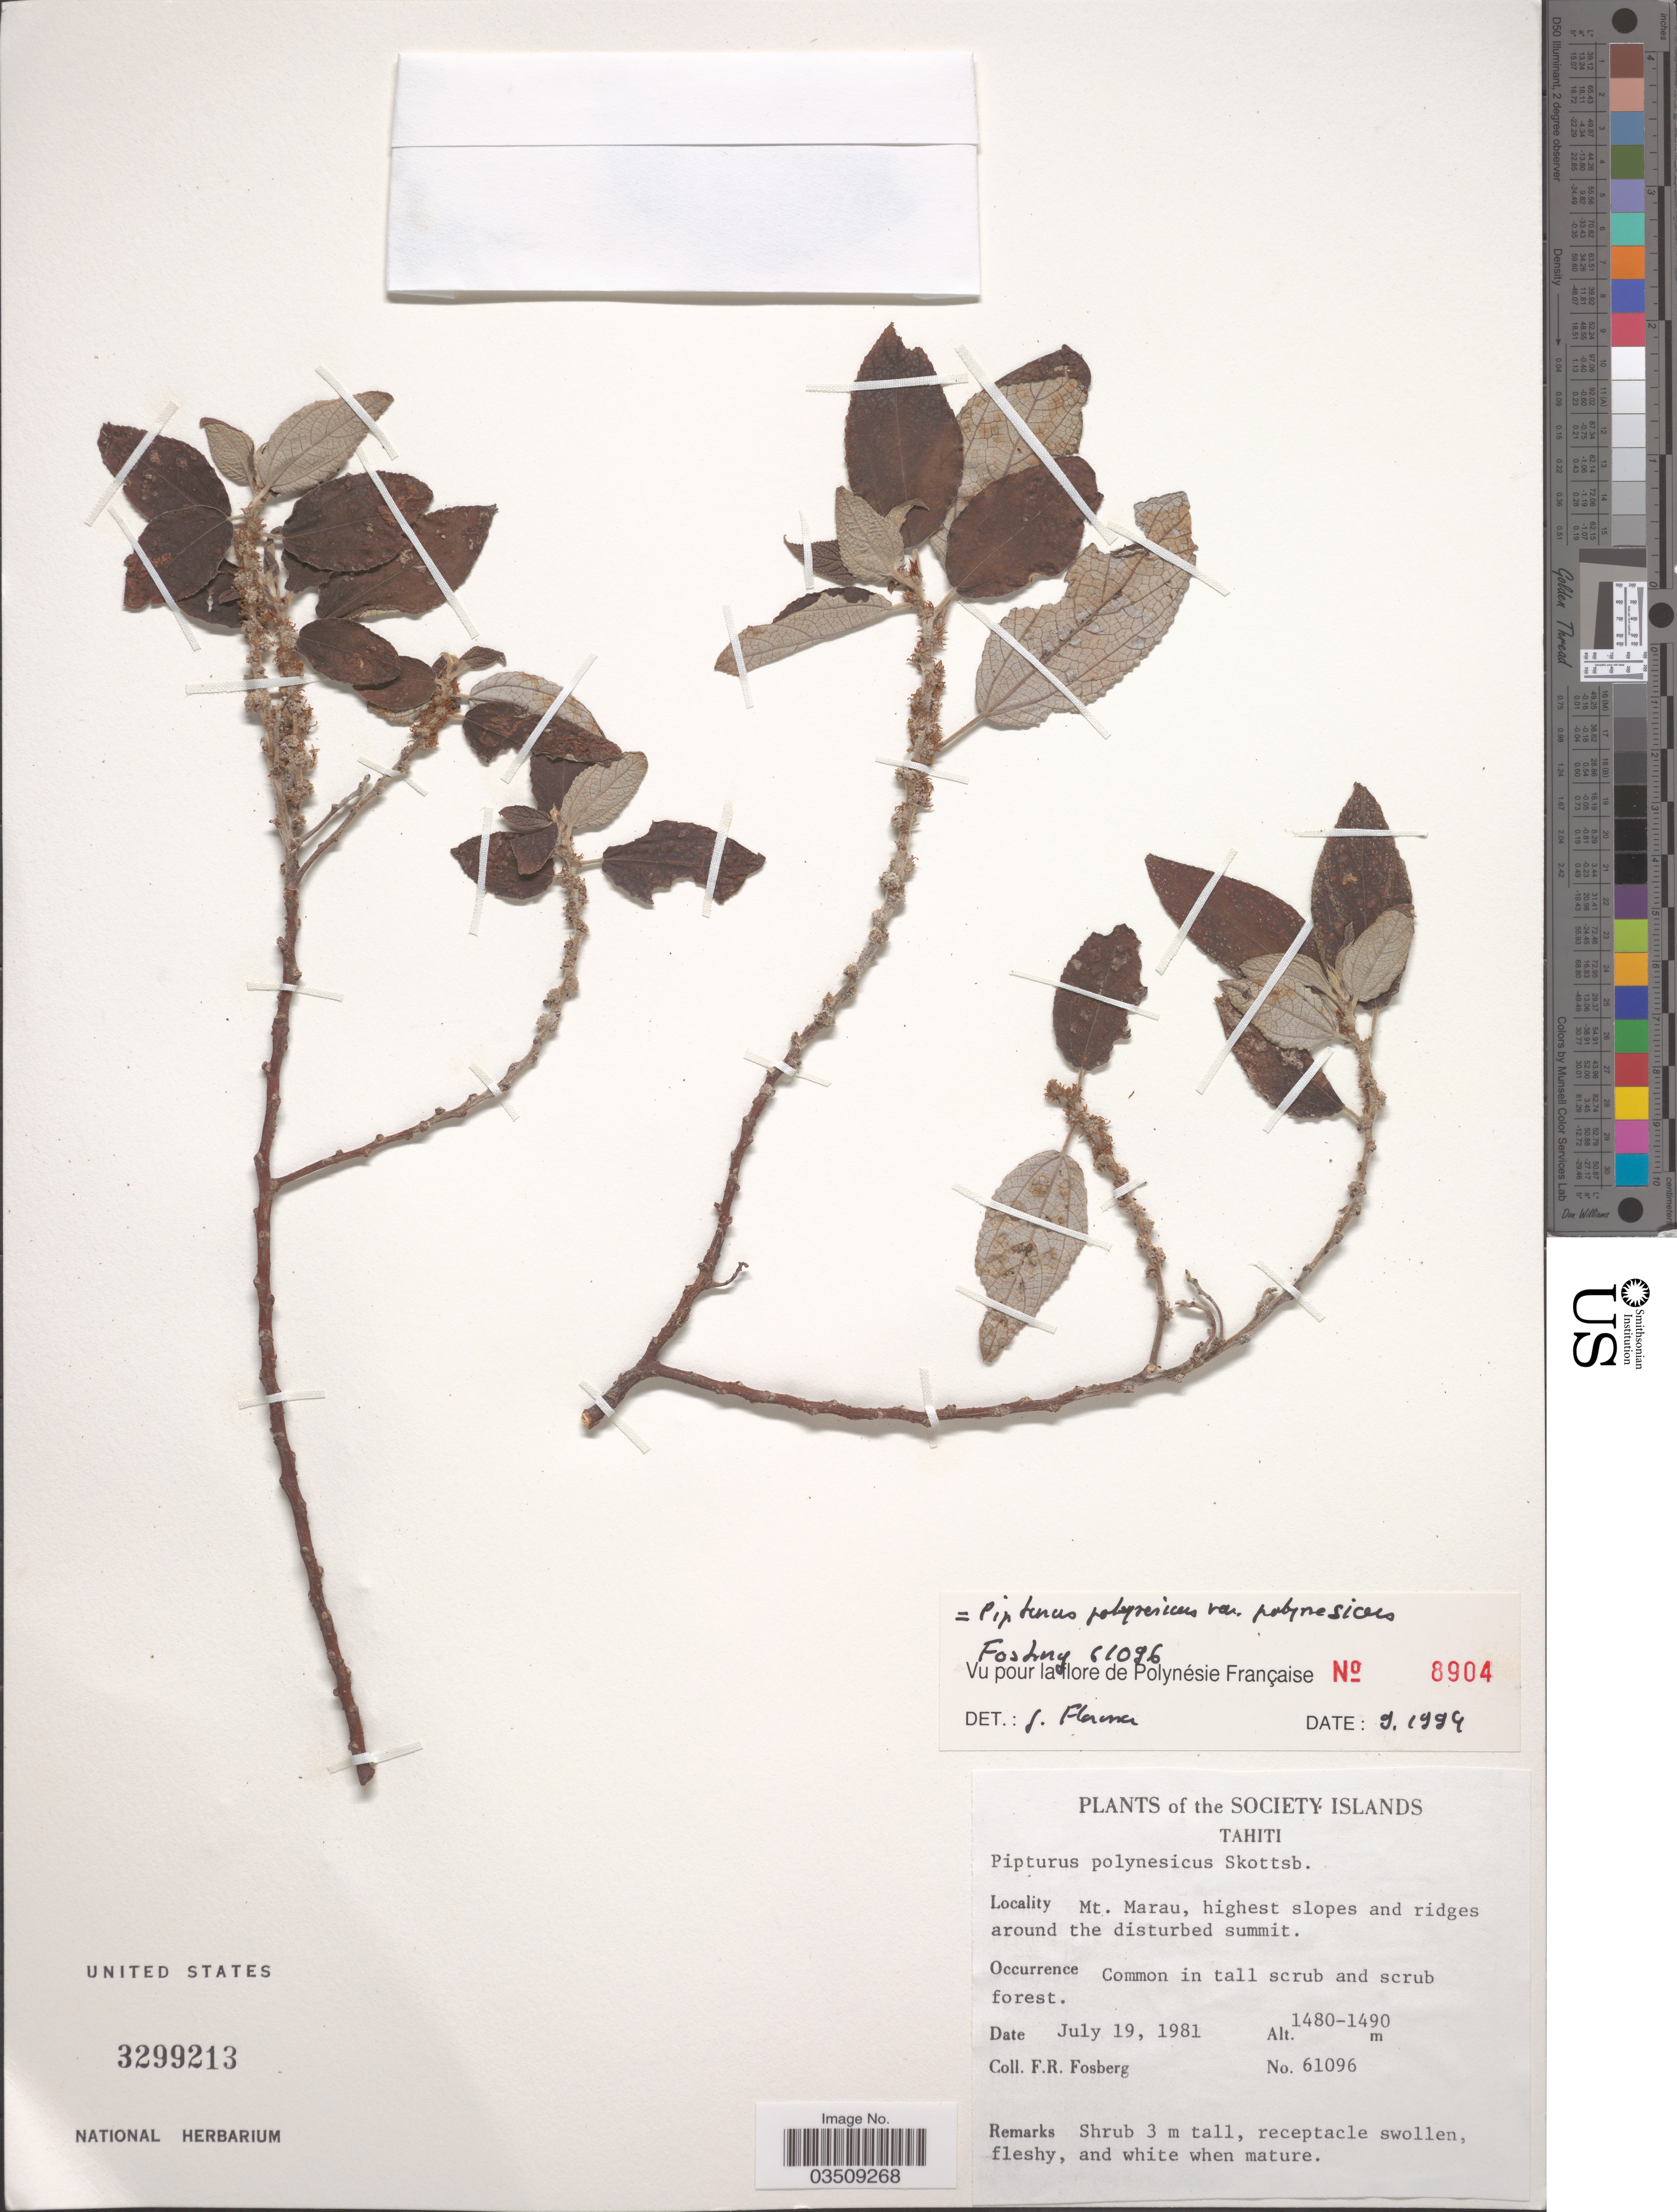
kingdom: Plantae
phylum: Tracheophyta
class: Magnoliopsida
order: Rosales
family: Urticaceae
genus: Pipturus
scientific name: Pipturus polynesicus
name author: Skottsb.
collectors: F. R. Fosberg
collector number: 61096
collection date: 1981-07-19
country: French Polynesia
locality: The Society Islands. Tahiti. Mt. Marau, highest slopes and ridges around the disturbed summit.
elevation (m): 1480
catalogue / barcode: US 3299213